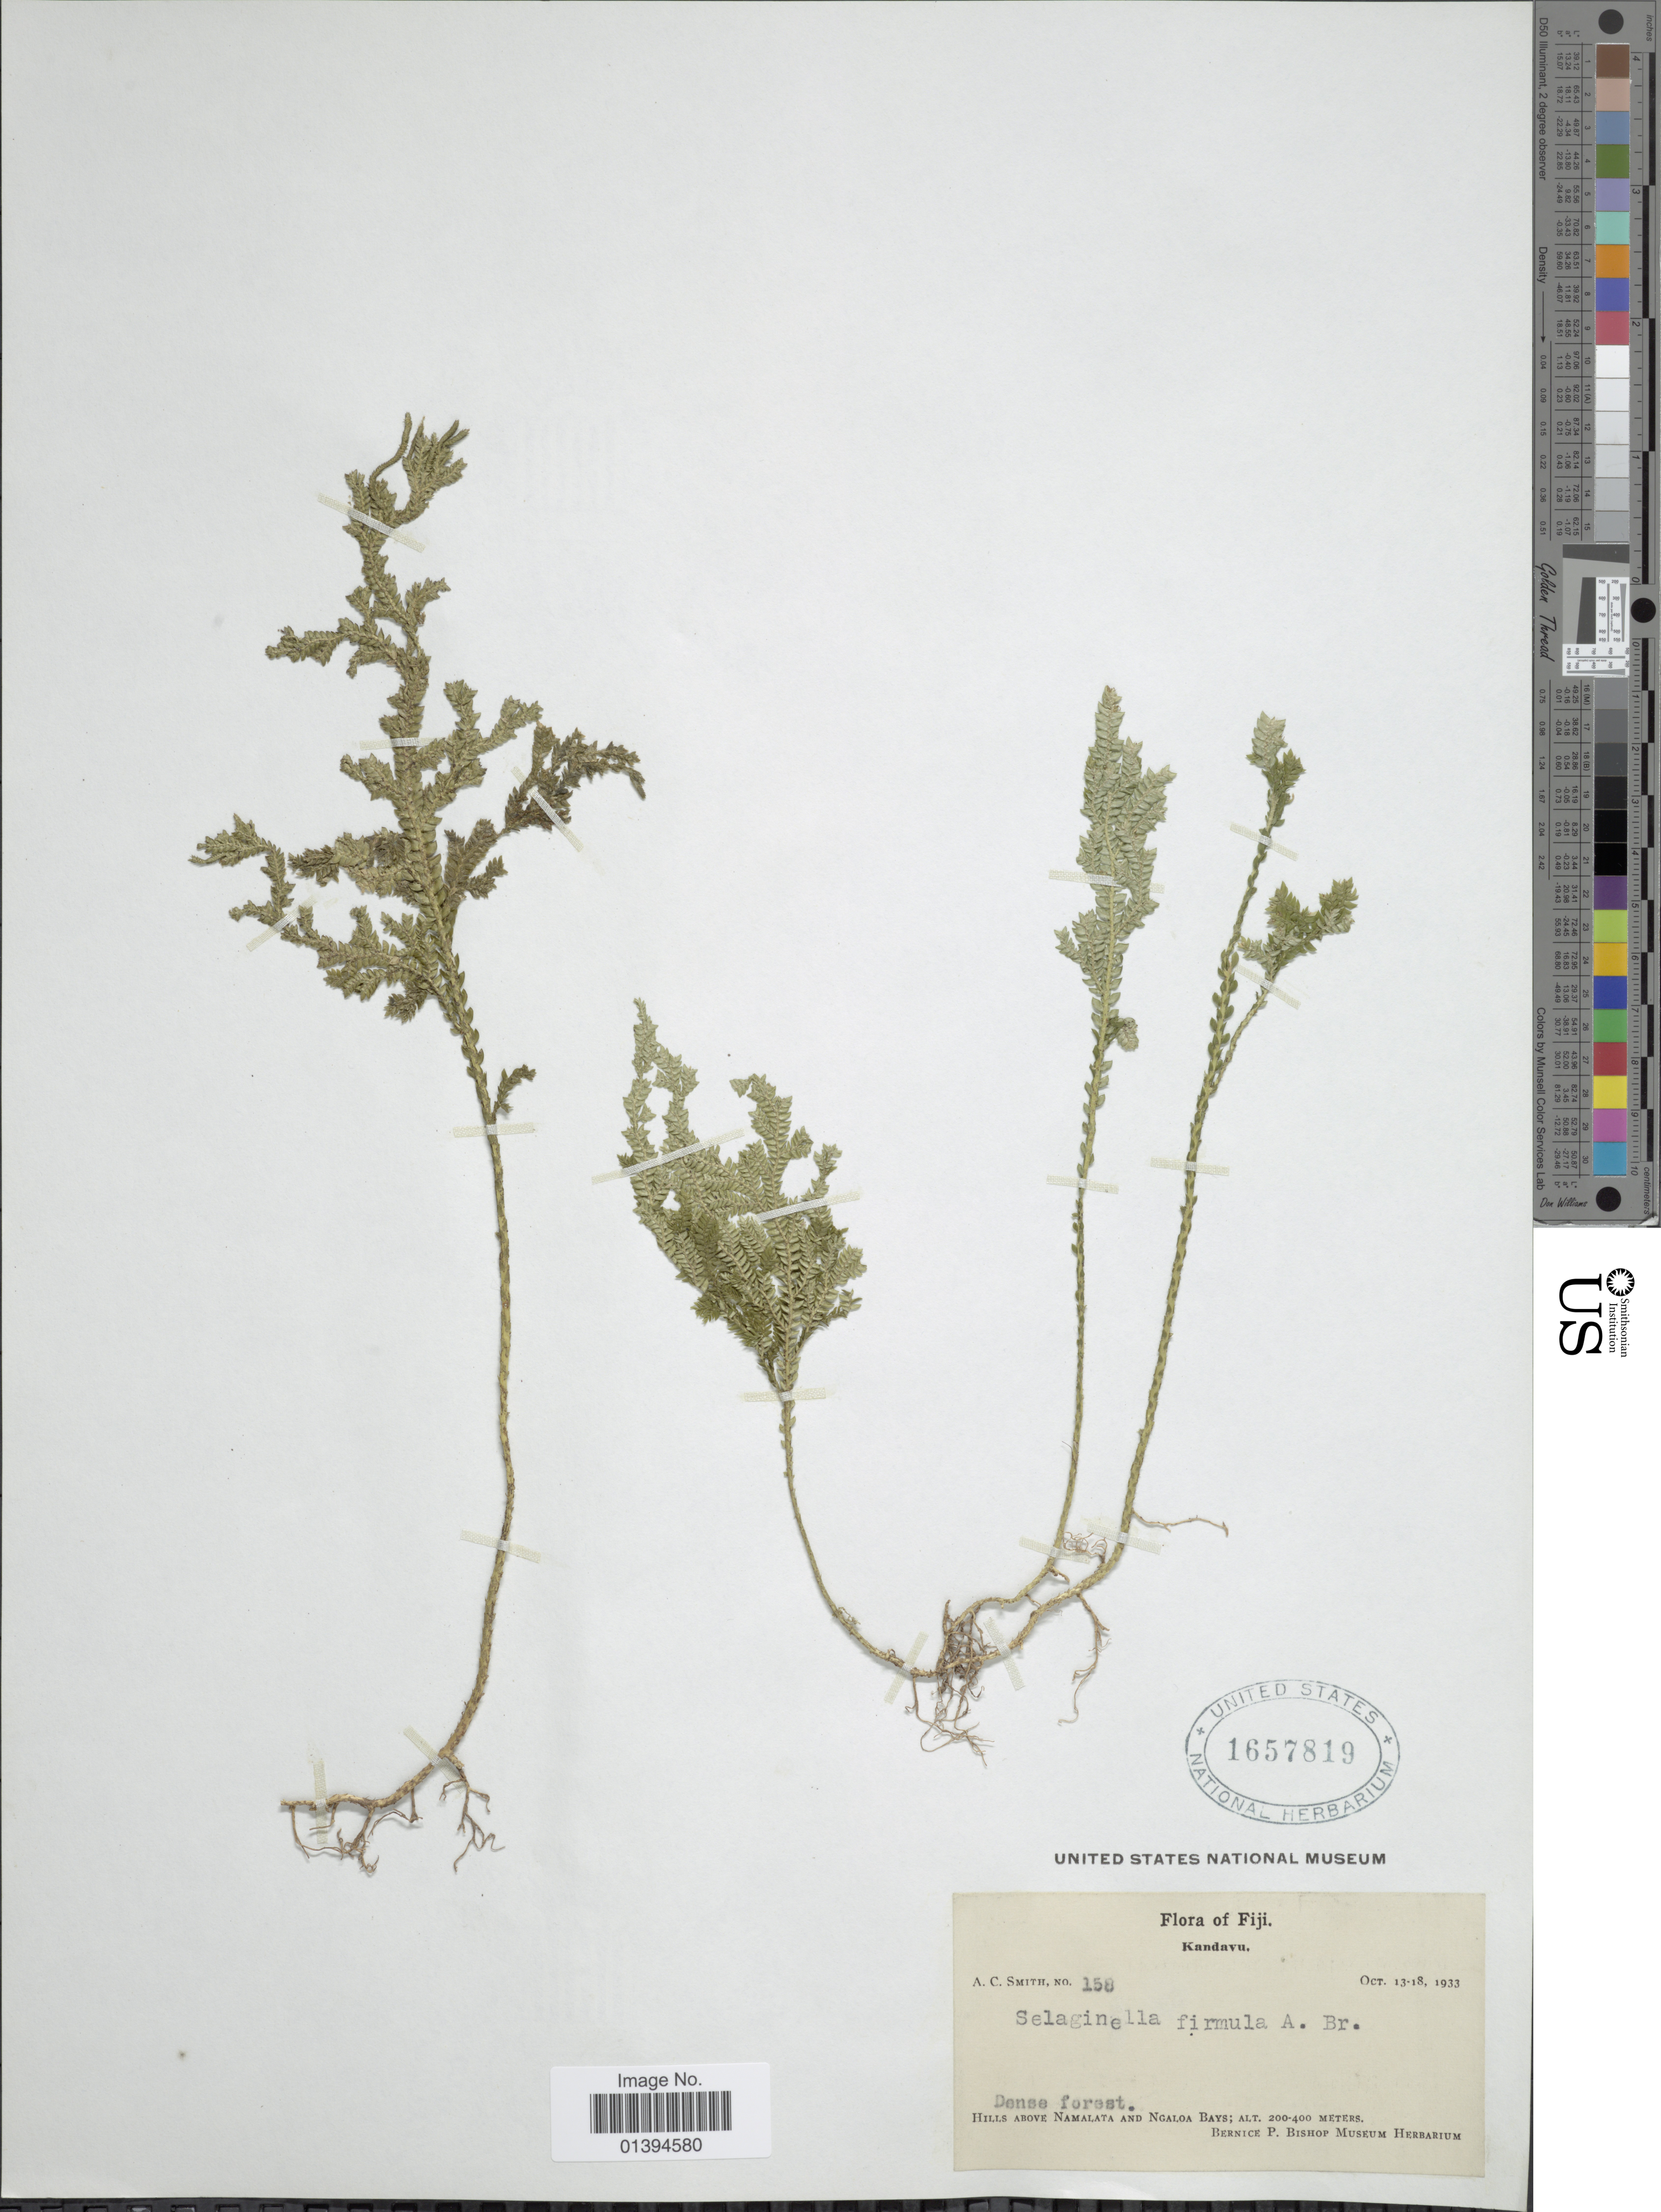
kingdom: Plantae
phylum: Tracheophyta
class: Lycopodiopsida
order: Selaginellales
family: Selaginellaceae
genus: Selaginella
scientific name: Selaginella firmula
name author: A. Br.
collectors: A. C. Smith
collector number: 158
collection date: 1933-10-13/1933-10-18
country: Fiji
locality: Kandavu, hills above Namalata and Ngaloa Bays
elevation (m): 200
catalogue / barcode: US 1657819